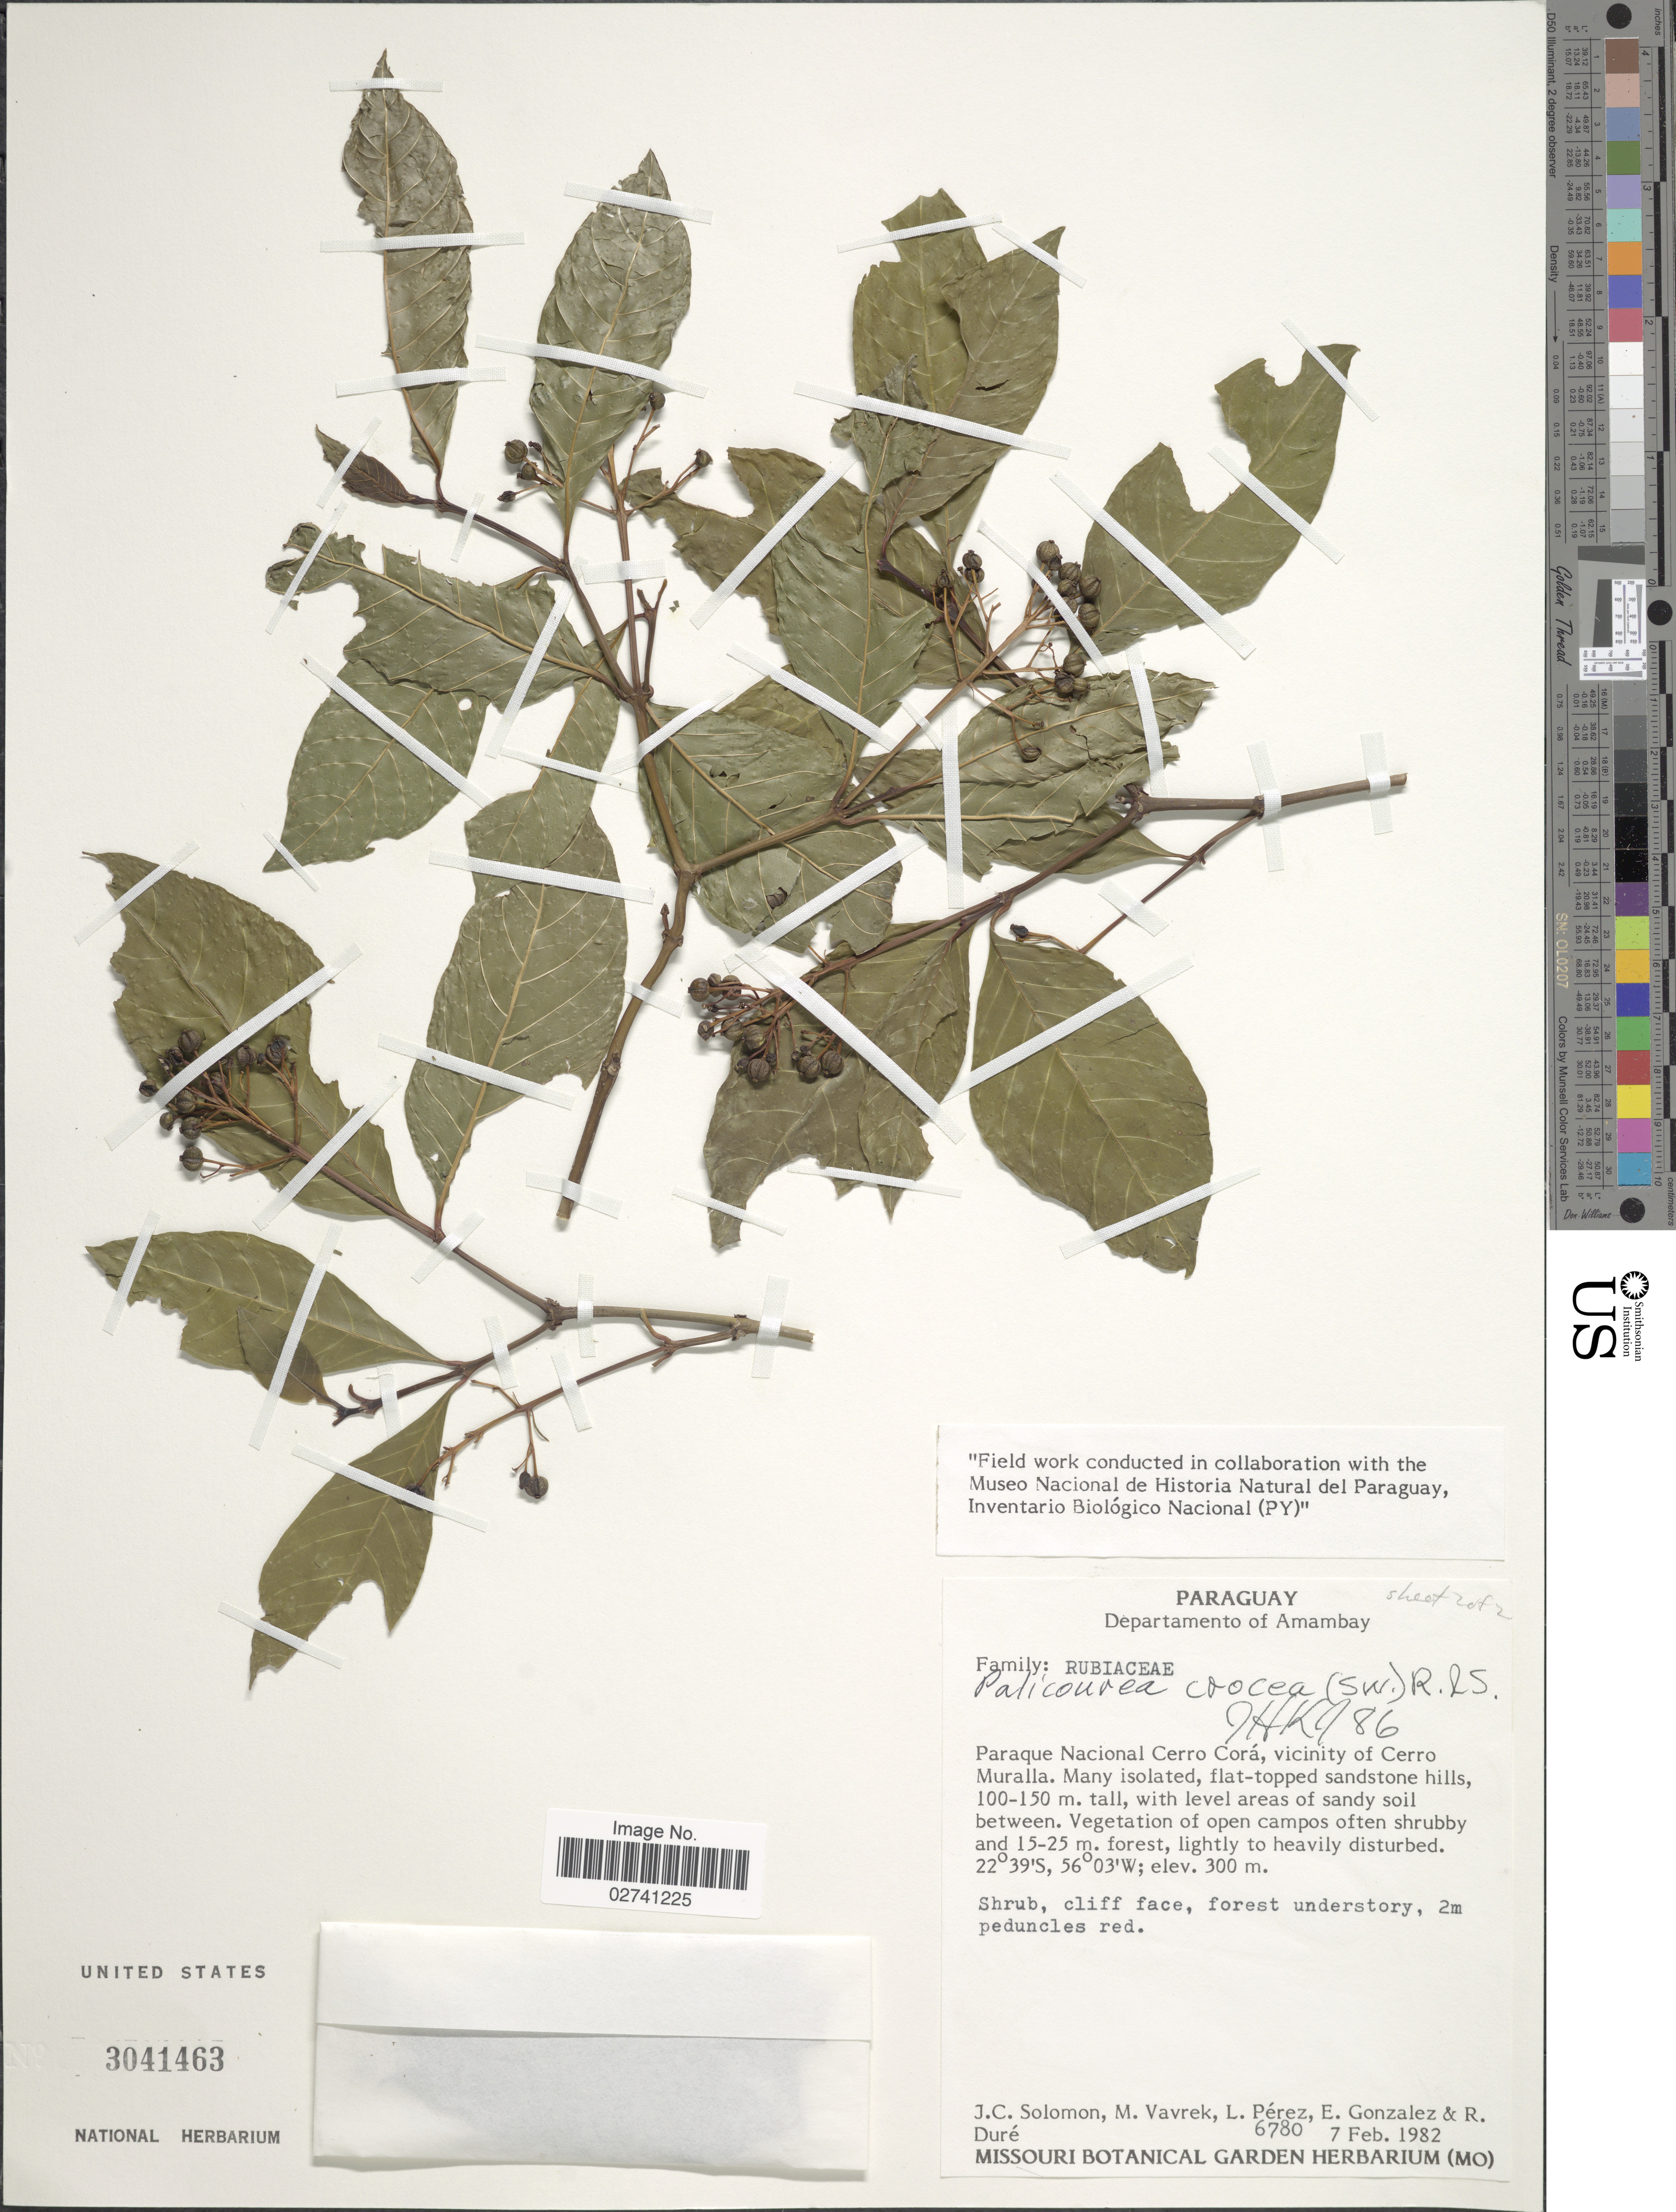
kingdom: Plantae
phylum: Tracheophyta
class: Magnoliopsida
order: Gentianales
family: Rubiaceae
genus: Palicourea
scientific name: Palicourea crocea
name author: (Sw.) Schult.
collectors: J. C. Solomon, M. Vavrek, L. Pérez, E. Gonzalez & R. Duré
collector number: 6780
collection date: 1982-02-07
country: Paraguay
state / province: Amambay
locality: Paraque Nacional Cerro Corá, vicinity of Cerro Muralla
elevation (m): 300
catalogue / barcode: US 3041463